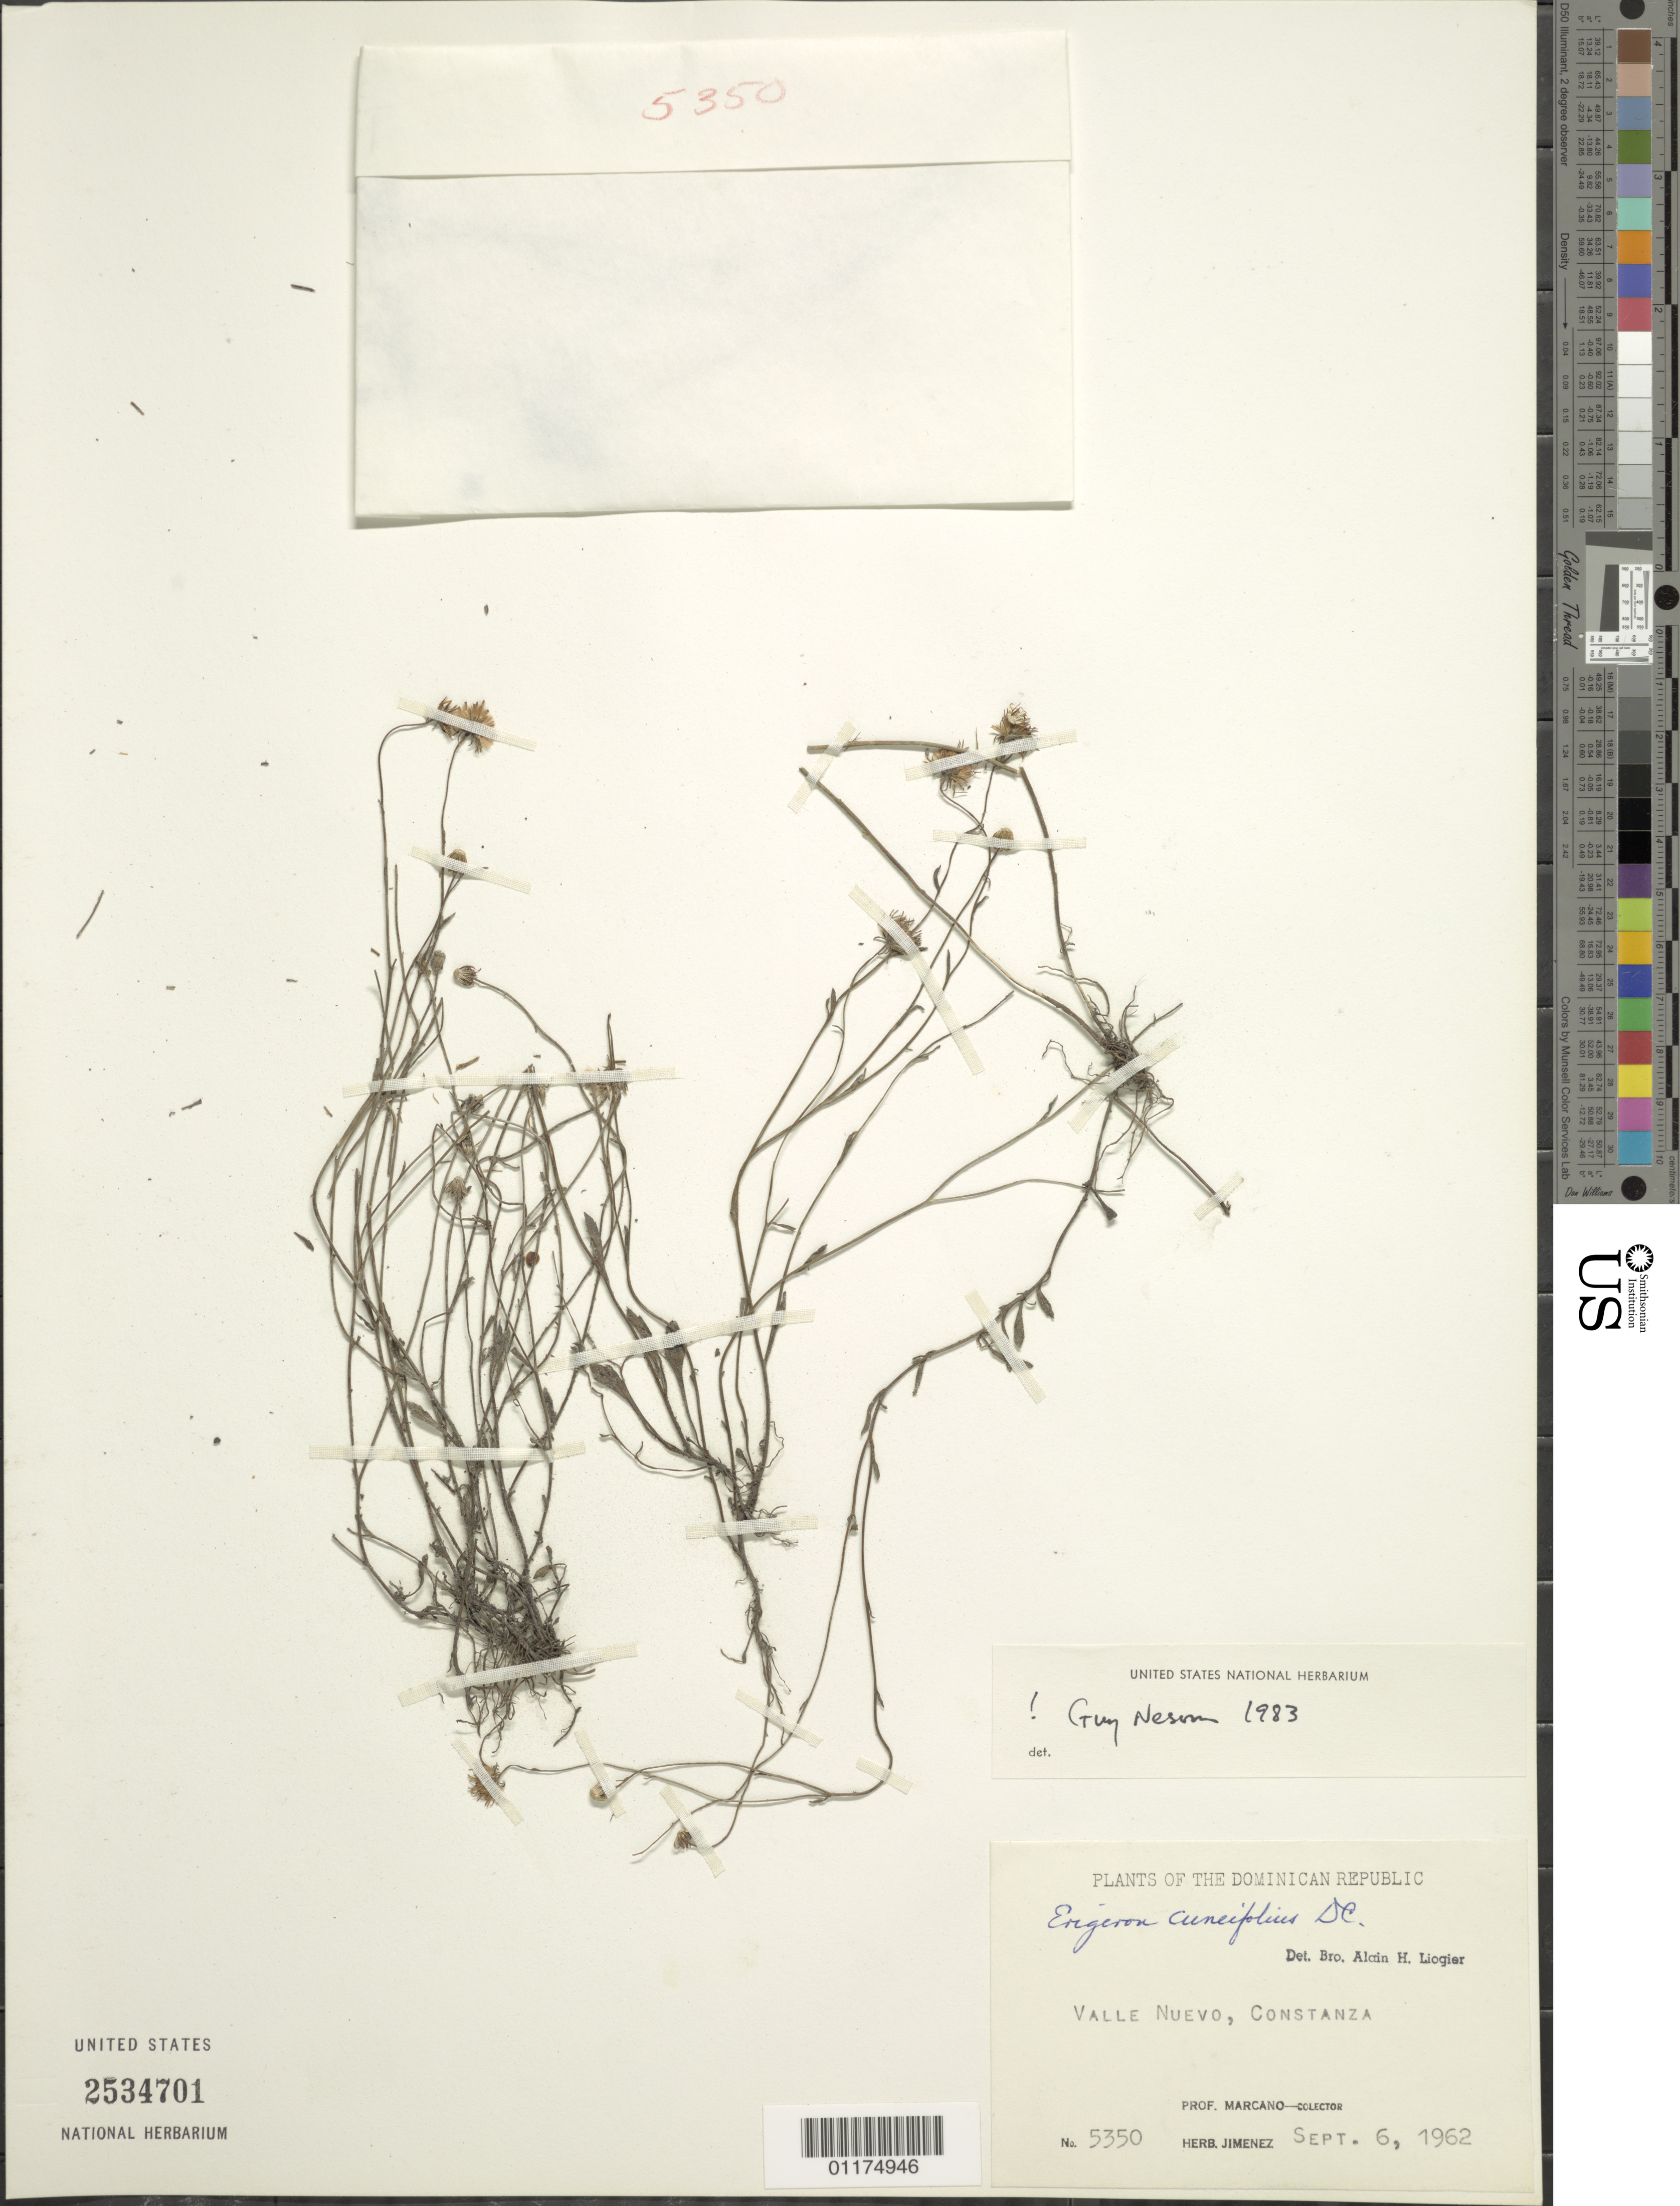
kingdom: Plantae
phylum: Tracheophyta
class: Magnoliopsida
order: Asterales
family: Asteraceae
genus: Erigeron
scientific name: Erigeron cuneifolius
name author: DC.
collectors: J. J. Jiménez Almonte & E. J. Marcano F.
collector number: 5350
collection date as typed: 06 Sep 1962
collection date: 1962-09-06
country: Dominican Republic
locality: Valle Nuevo, Constanza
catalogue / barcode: US 2534701